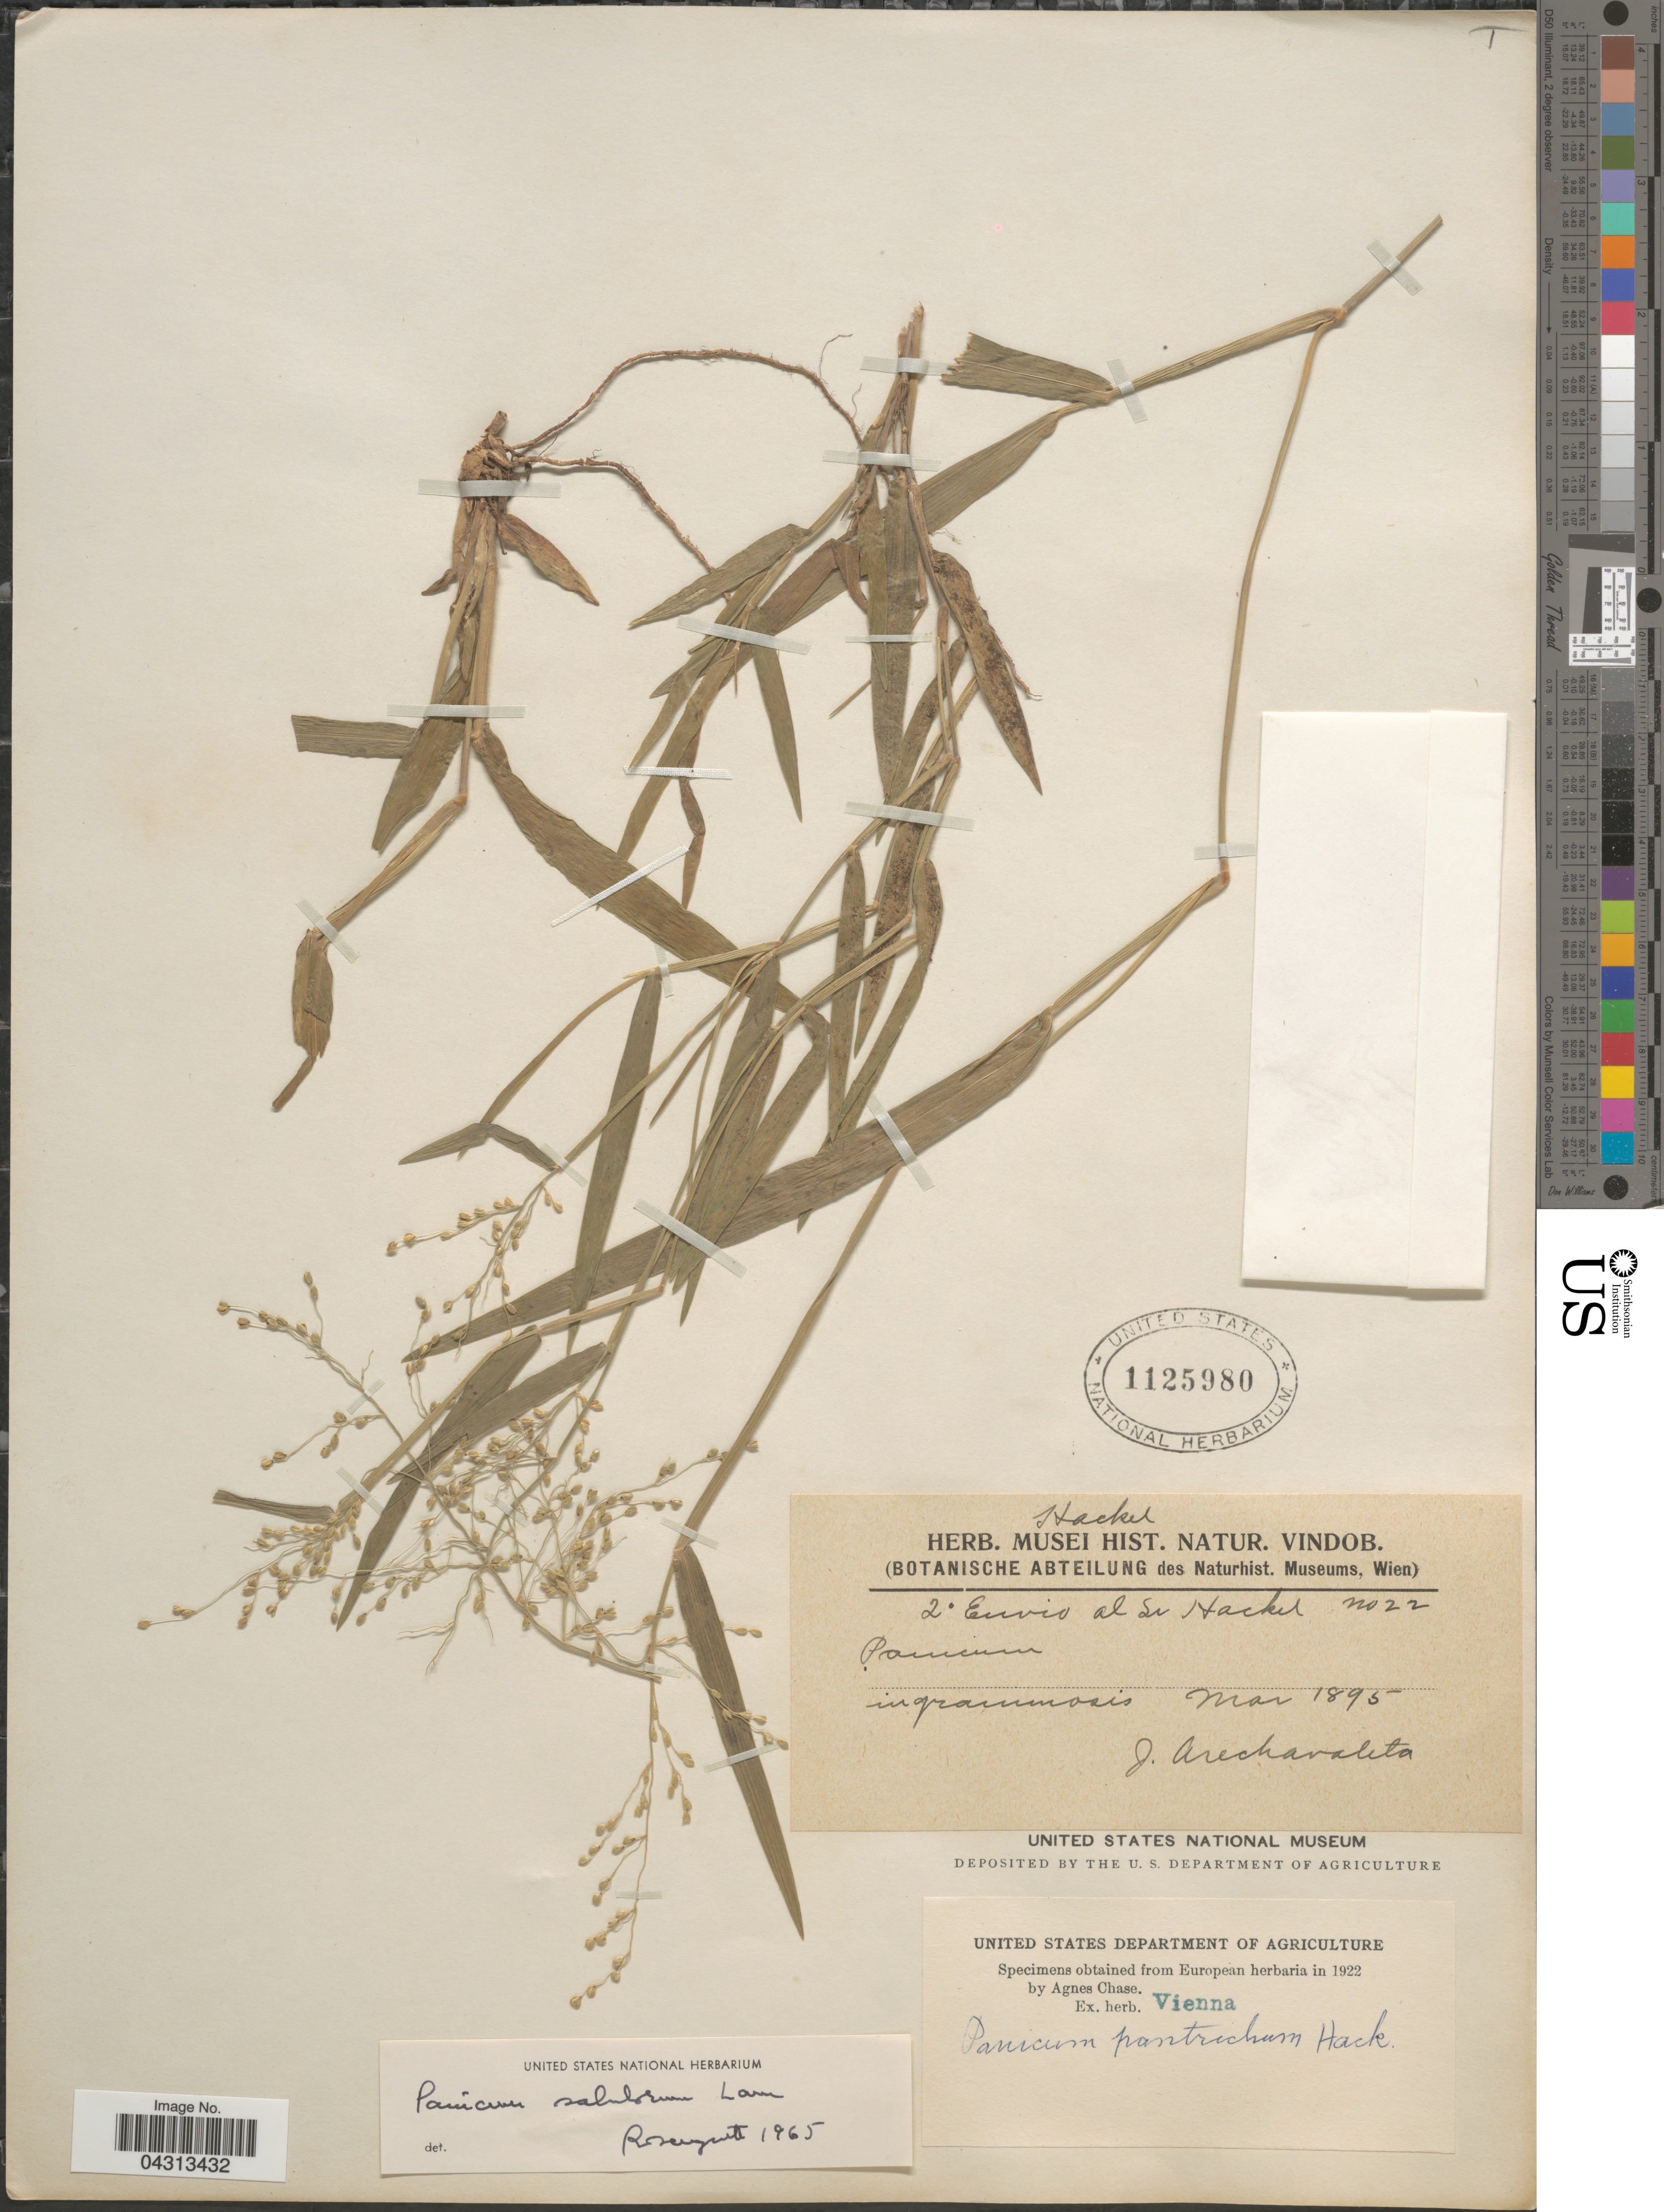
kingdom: Plantae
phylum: Tracheophyta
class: Liliopsida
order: Poales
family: Poaceae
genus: Dichanthelium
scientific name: Dichanthelium sabulorum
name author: (Lam.) Gould & C.A. Clark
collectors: J. Arechavaleta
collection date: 1895-03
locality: In graminosis.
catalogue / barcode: US 1125980